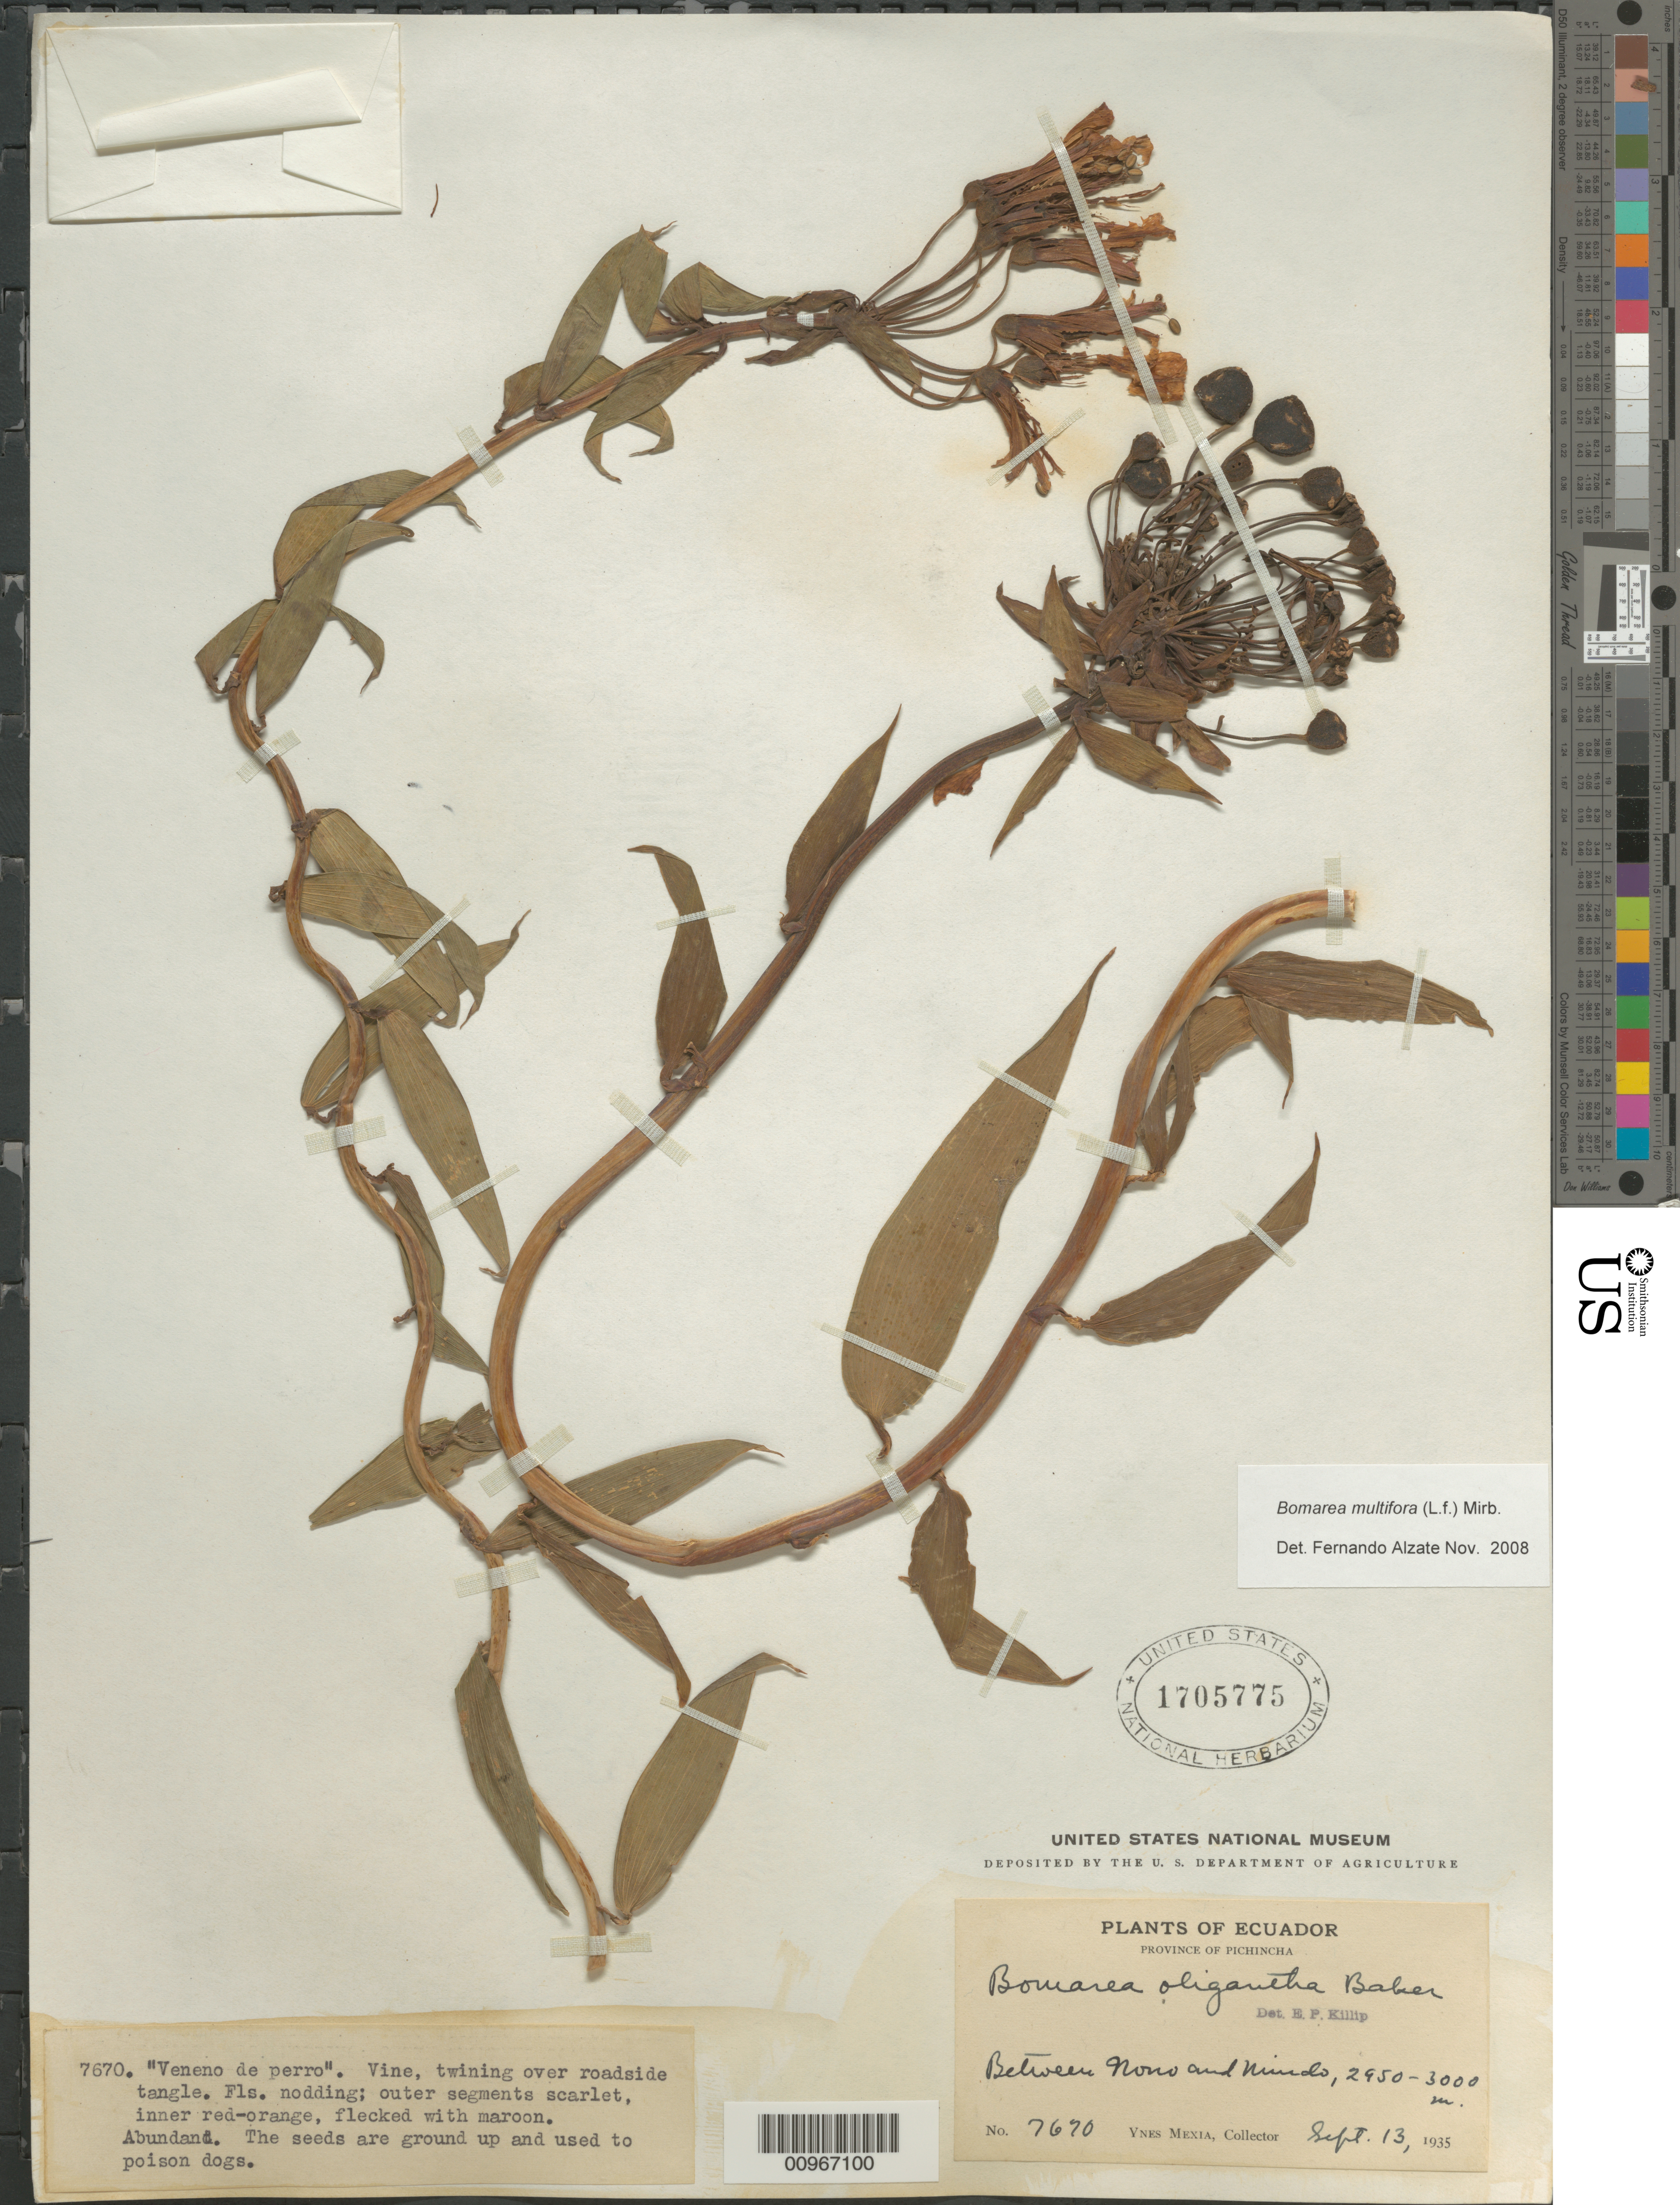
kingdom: Plantae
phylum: Tracheophyta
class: Liliopsida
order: Liliales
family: Alstroemeriaceae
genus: Bomarea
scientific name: Bomarea multiflora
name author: (L. f.) Mirb.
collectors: Y. Mexia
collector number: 7670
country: Ecuador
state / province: Pichincha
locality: Between Nono an Mimdo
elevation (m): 2950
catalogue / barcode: US 1705775